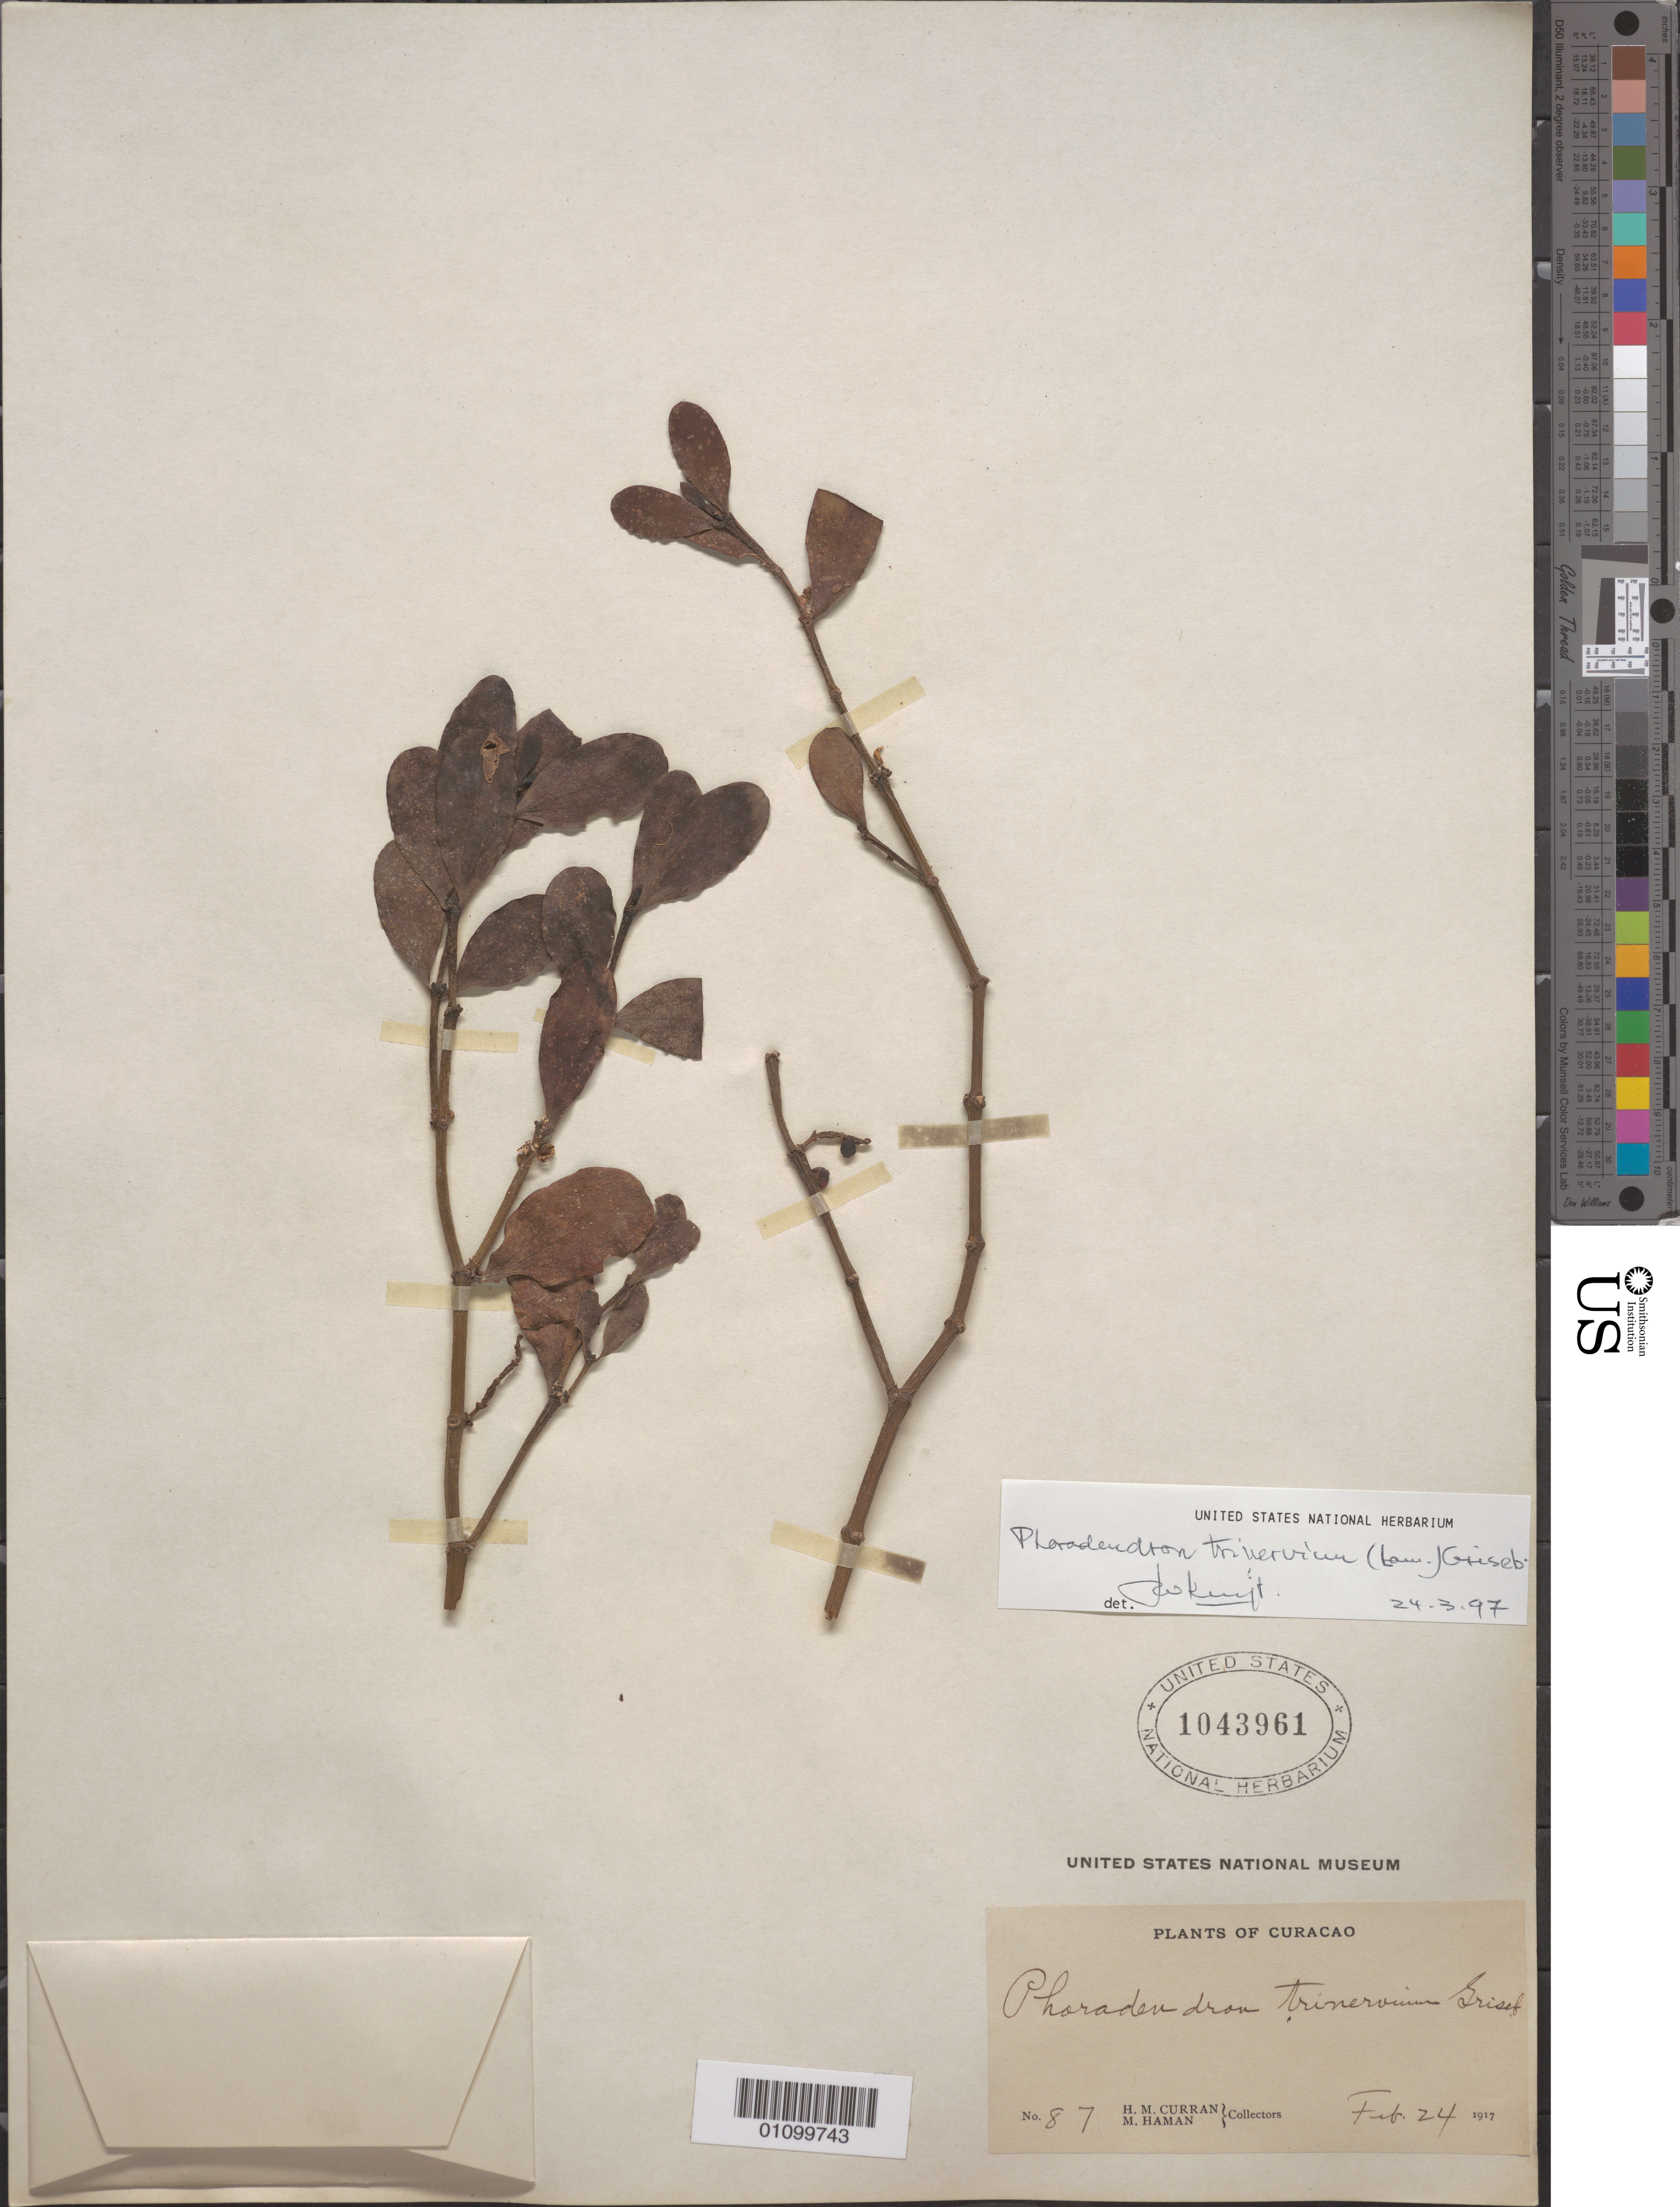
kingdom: Plantae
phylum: Tracheophyta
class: Magnoliopsida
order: Santalales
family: Viscaceae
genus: Phoradendron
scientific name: Phoradendron trinervium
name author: (Lam.) Griseb.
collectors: H. M. Curran & M. Haman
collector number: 87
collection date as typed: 24 Feb 1917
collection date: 1917-02-24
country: Curaçao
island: Curaçao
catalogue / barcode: US 1043961